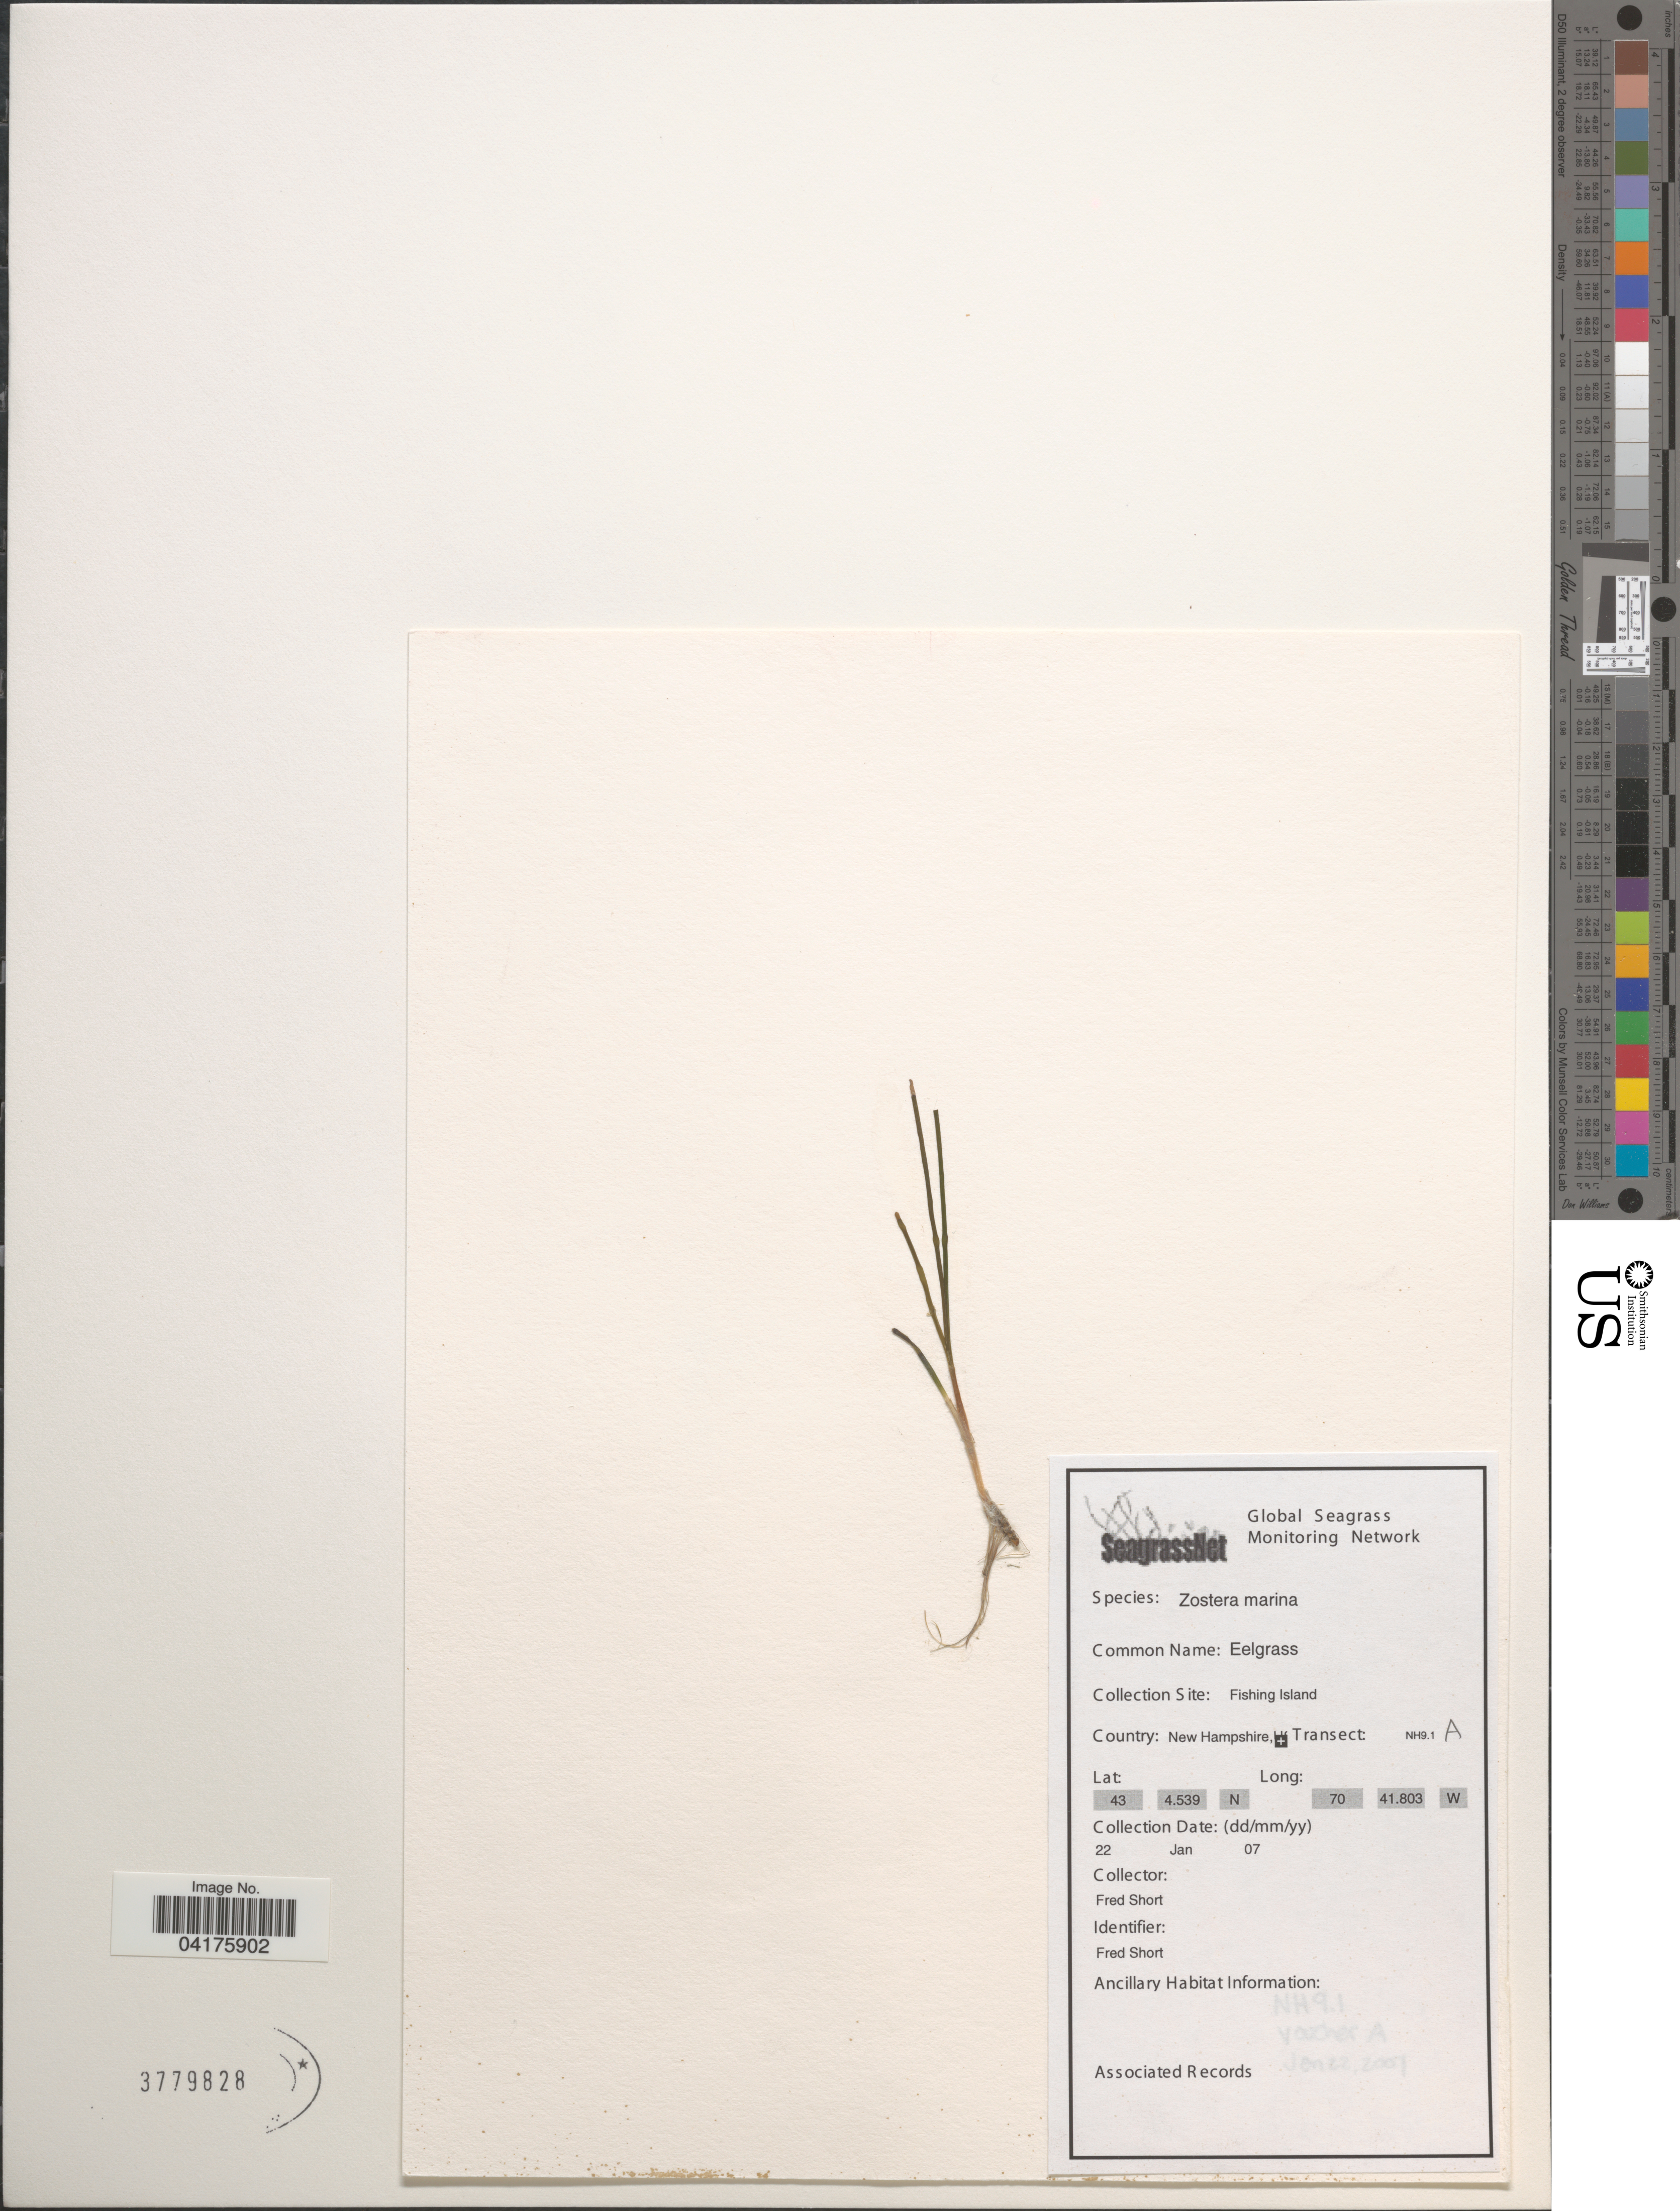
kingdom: Plantae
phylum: Tracheophyta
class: Liliopsida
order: Alismatales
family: Zosteraceae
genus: Zostera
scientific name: Zostera marina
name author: L.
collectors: F. Short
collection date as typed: Transcribed d/m/y: 22/1/7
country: United States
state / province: New Hampshire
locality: Fishing Island.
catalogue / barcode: US 3779828